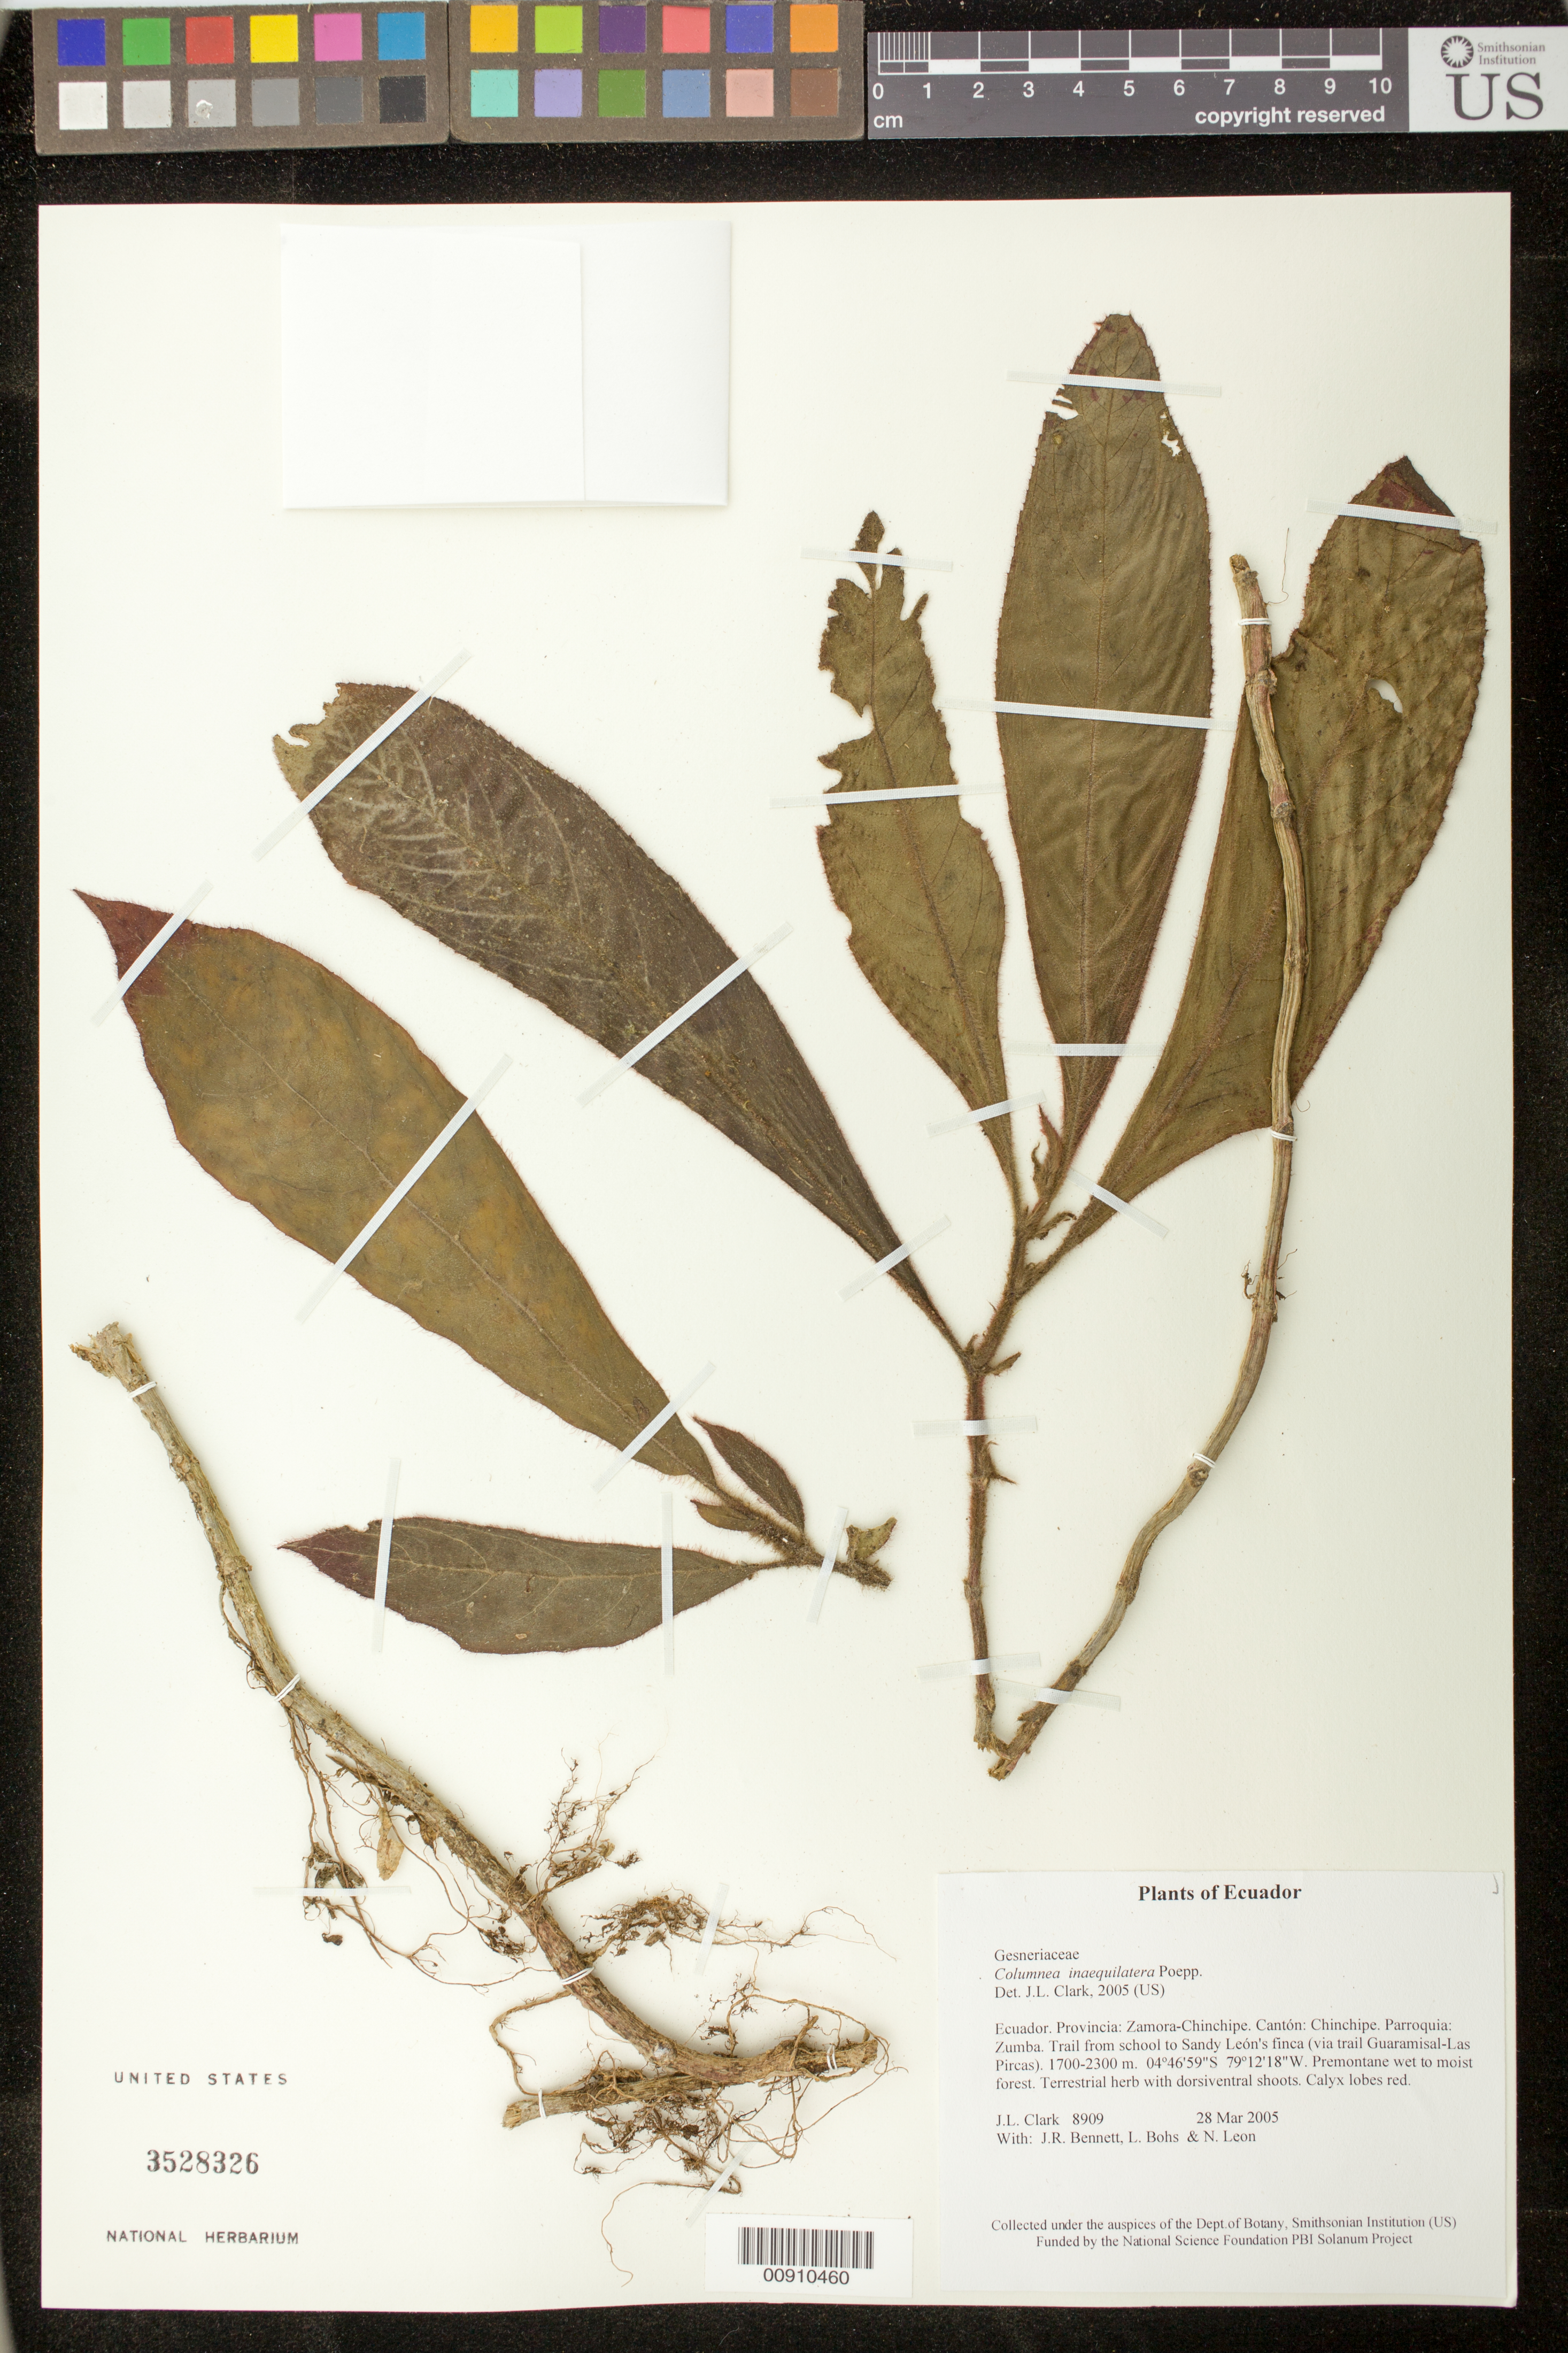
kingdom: Plantae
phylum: Tracheophyta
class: Magnoliopsida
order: Lamiales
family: Gesneriaceae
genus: Columnea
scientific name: Columnea inaequilatera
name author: Poepp.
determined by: Clark, J. L., (SEL), The Marie Selby Botanical Garden (UNITED STATES)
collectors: J. L. Clark, J. R. Bennett, L. A. Bohs & N. Leon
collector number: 8909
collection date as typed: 28 Mar 2005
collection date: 2005-03-28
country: Ecuador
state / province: Zamora-Chinchipe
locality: Chinchipe. Parroquia: Zumba. Trail from school to Sandy León's finca (via trail Guaramisal-Las Pircas).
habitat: Premontane wet to moist forest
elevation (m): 1700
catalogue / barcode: US 3528326